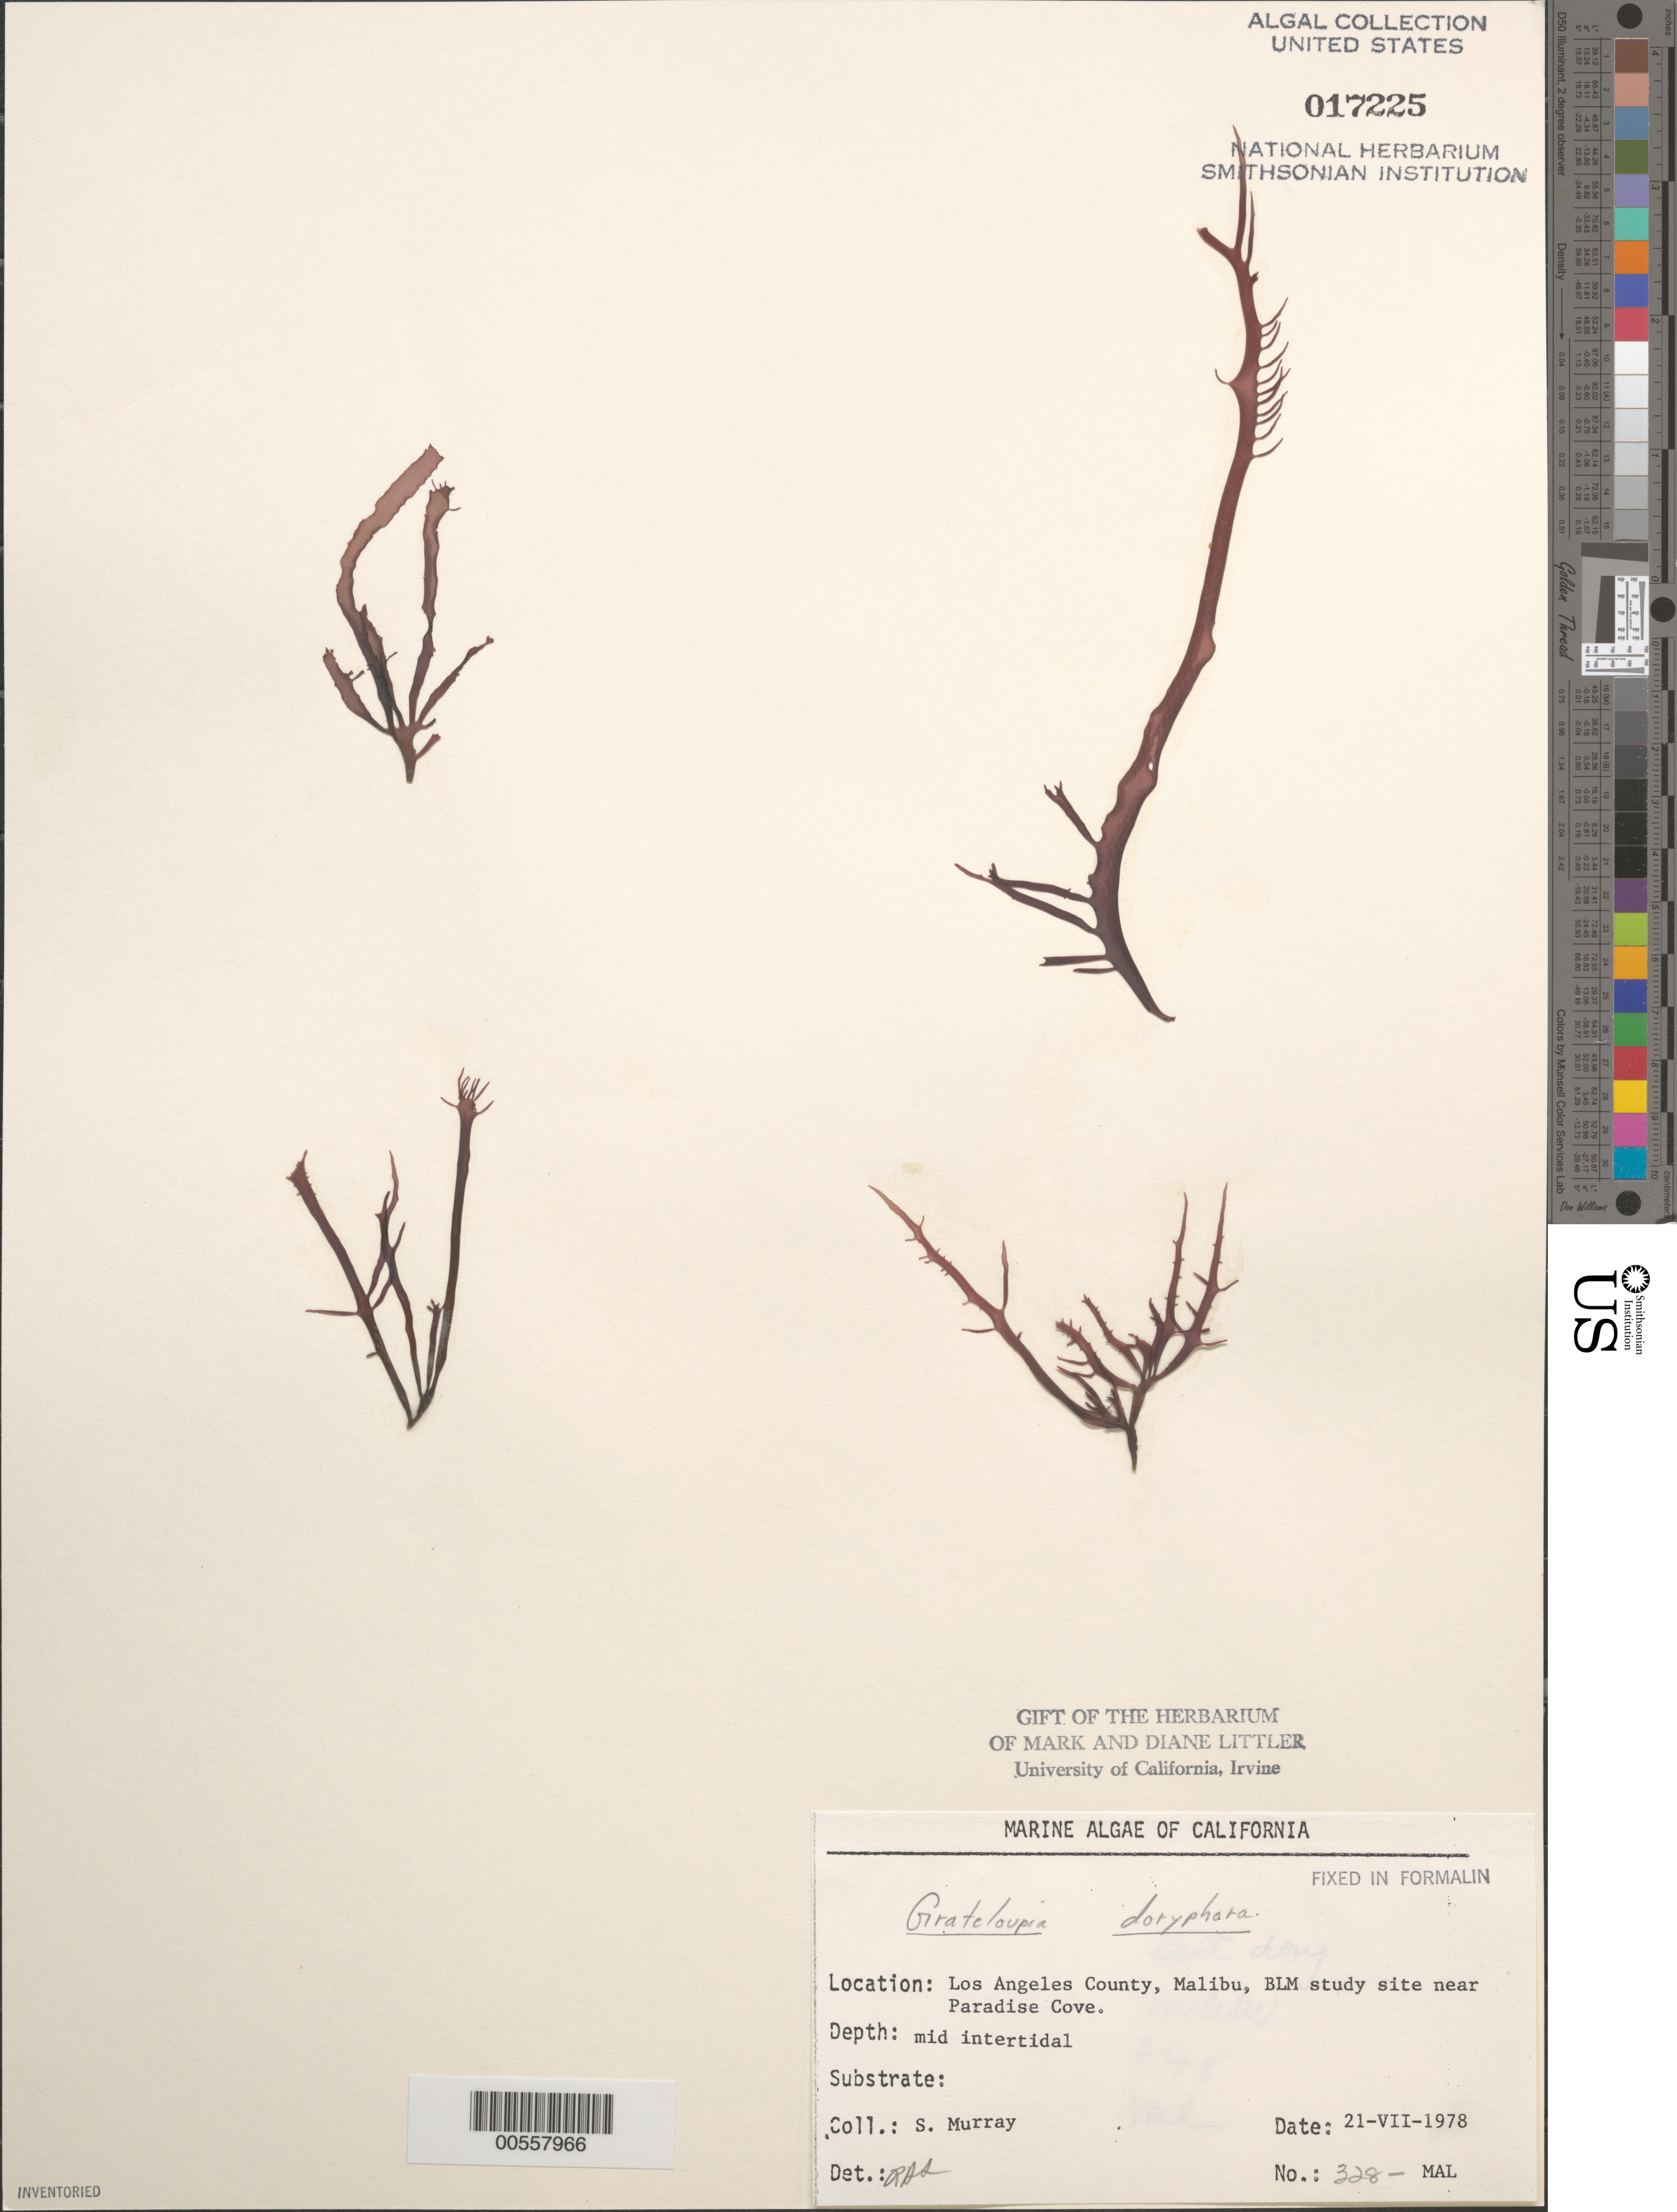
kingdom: Plantae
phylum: Rhodophyta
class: Florideophyceae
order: Halymeniales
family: Halymeniaceae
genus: Grateloupia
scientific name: Grateloupia doryphora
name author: (Mont.) Howe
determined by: Sims, Robert H.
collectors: S. N. Murray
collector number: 328-mal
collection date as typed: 21 Jul 1978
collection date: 1978-07-21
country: United States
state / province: California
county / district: Los Angeles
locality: Malibu near Paradise Cove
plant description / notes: BLM-SOCALBIGHT Rocky Intertidal Survey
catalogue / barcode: US 17225